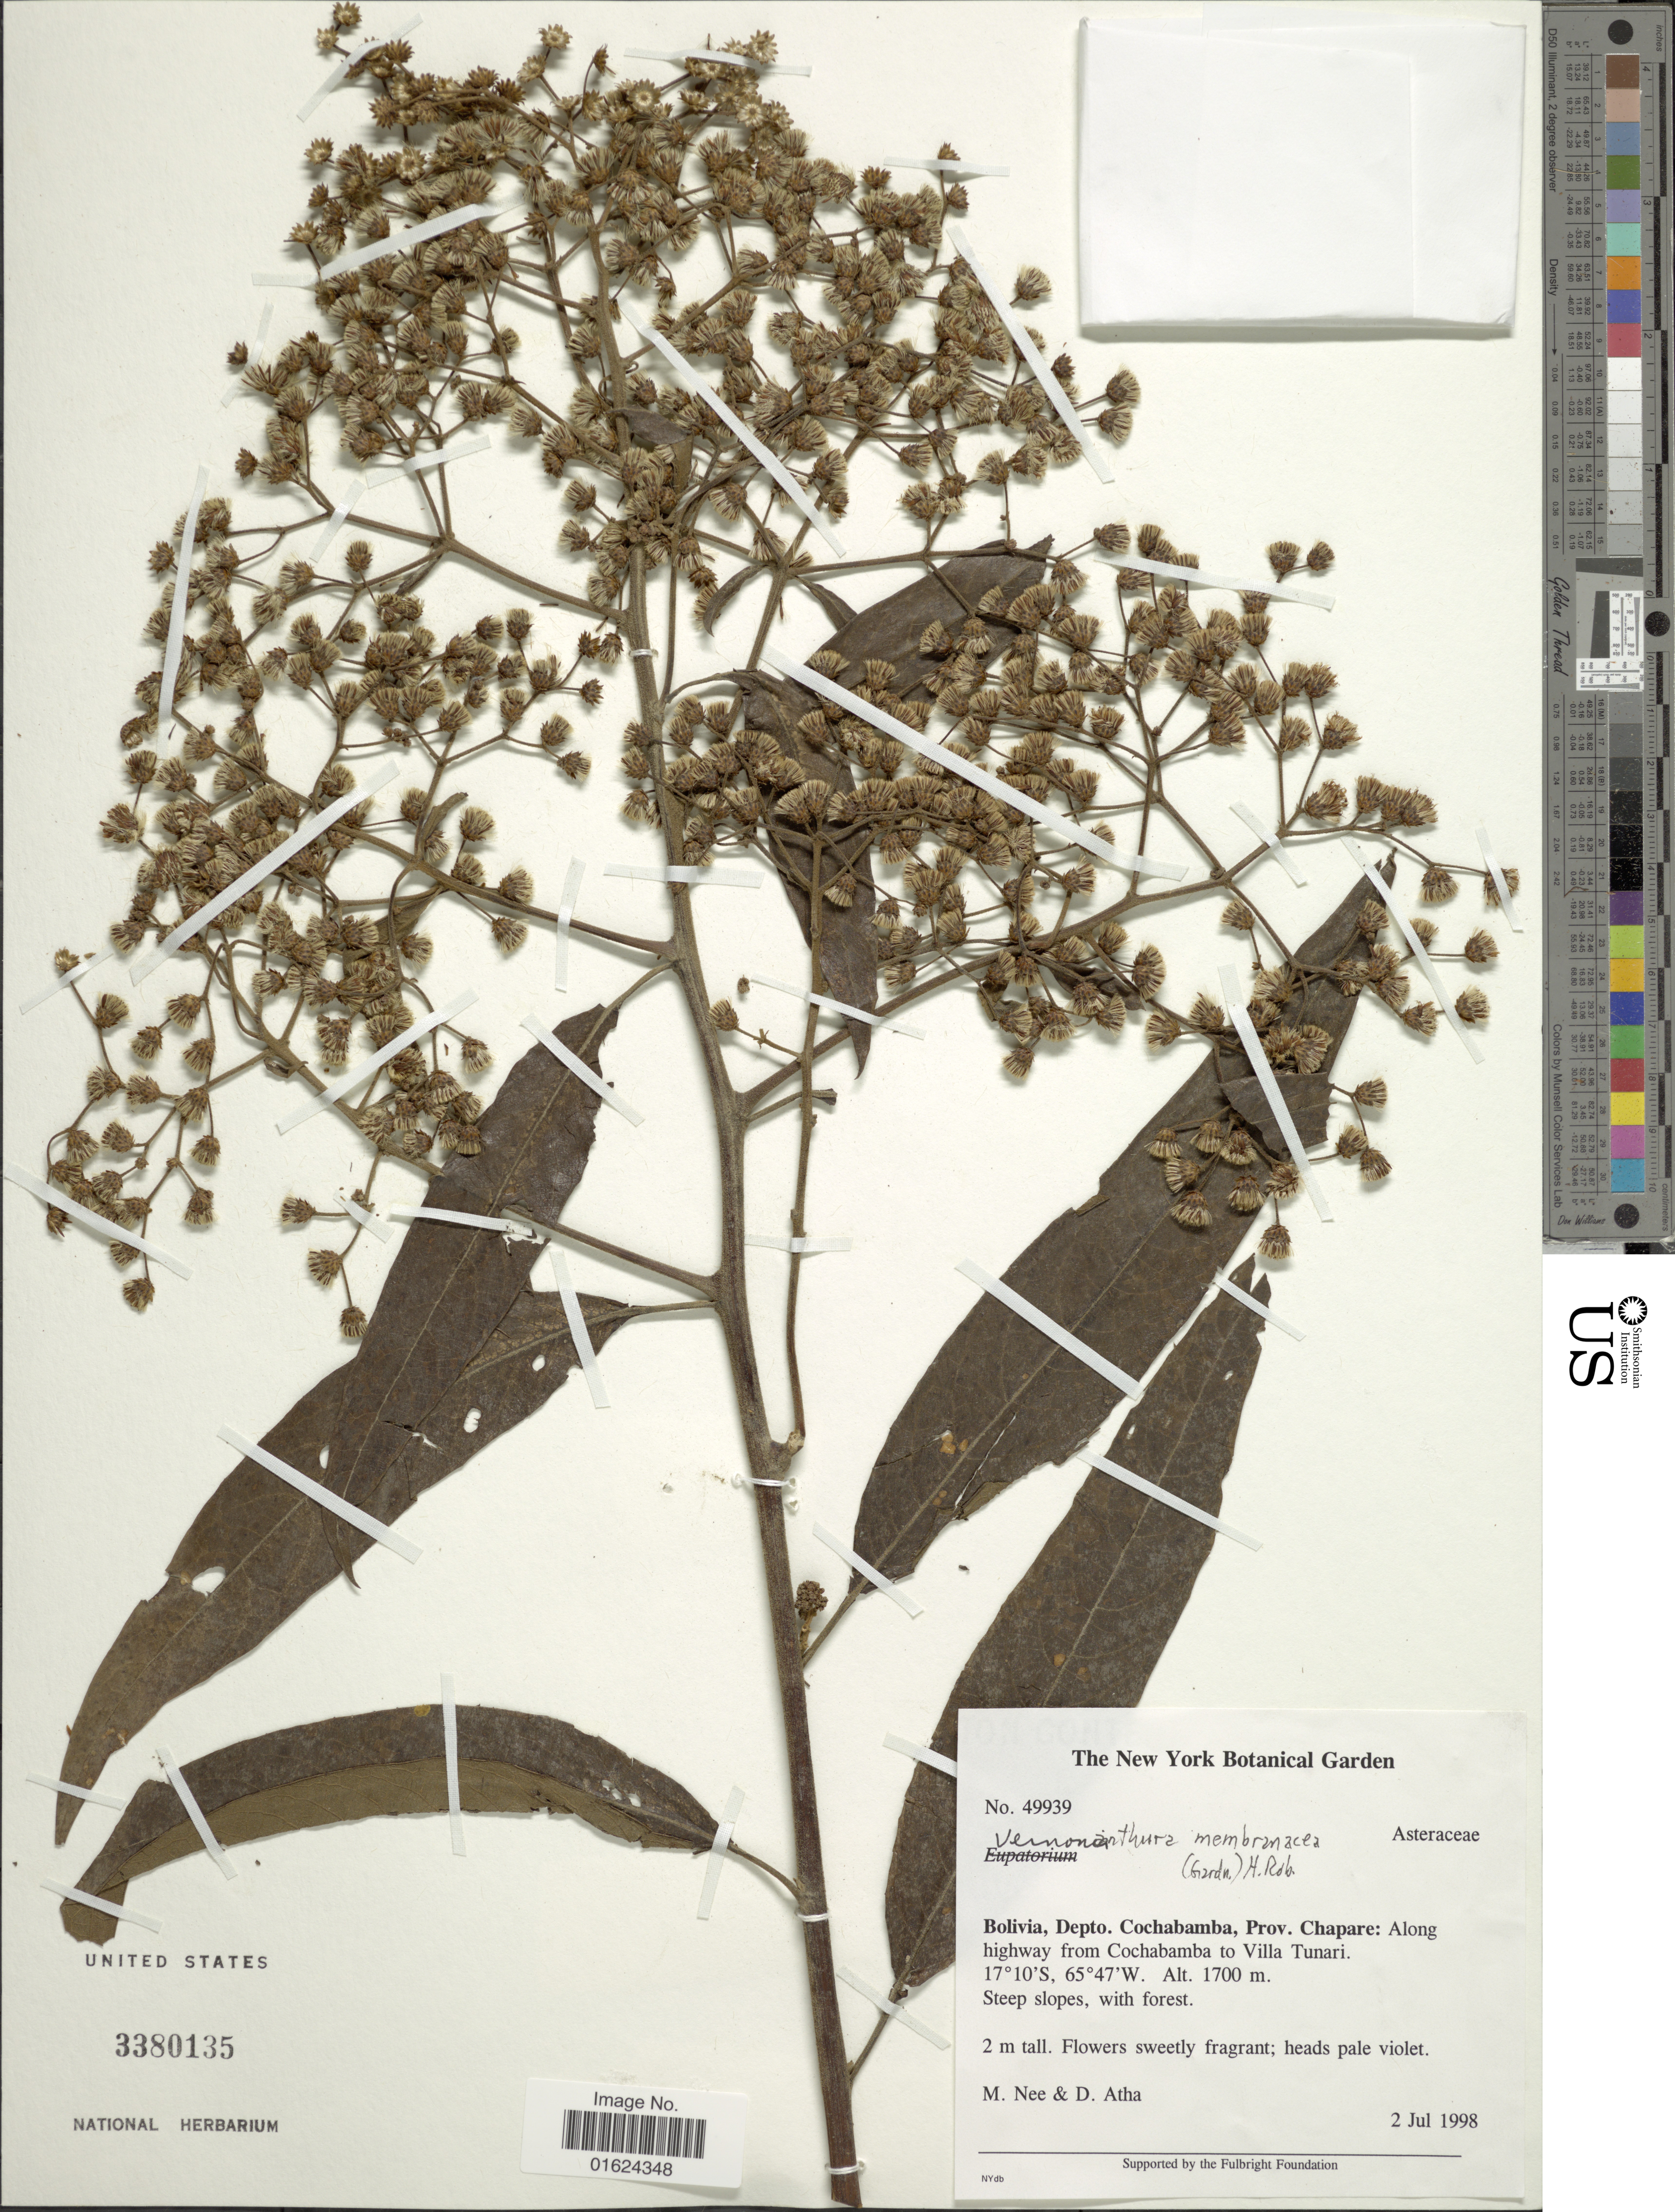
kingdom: Plantae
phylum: Tracheophyta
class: Magnoliopsida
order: Asterales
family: Asteraceae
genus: Vernonanthura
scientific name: Vernonanthura membranacea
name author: (Gardner) H. Rob.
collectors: M. Nee & D. Atha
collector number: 49939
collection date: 1998-07-02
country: Bolivia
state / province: Cochabamba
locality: Bolivia, Depto. Cochabamba, Prov. Chapare: Along highway from Cochabamba to Villa Tunari.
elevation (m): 1700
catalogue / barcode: US 3380135